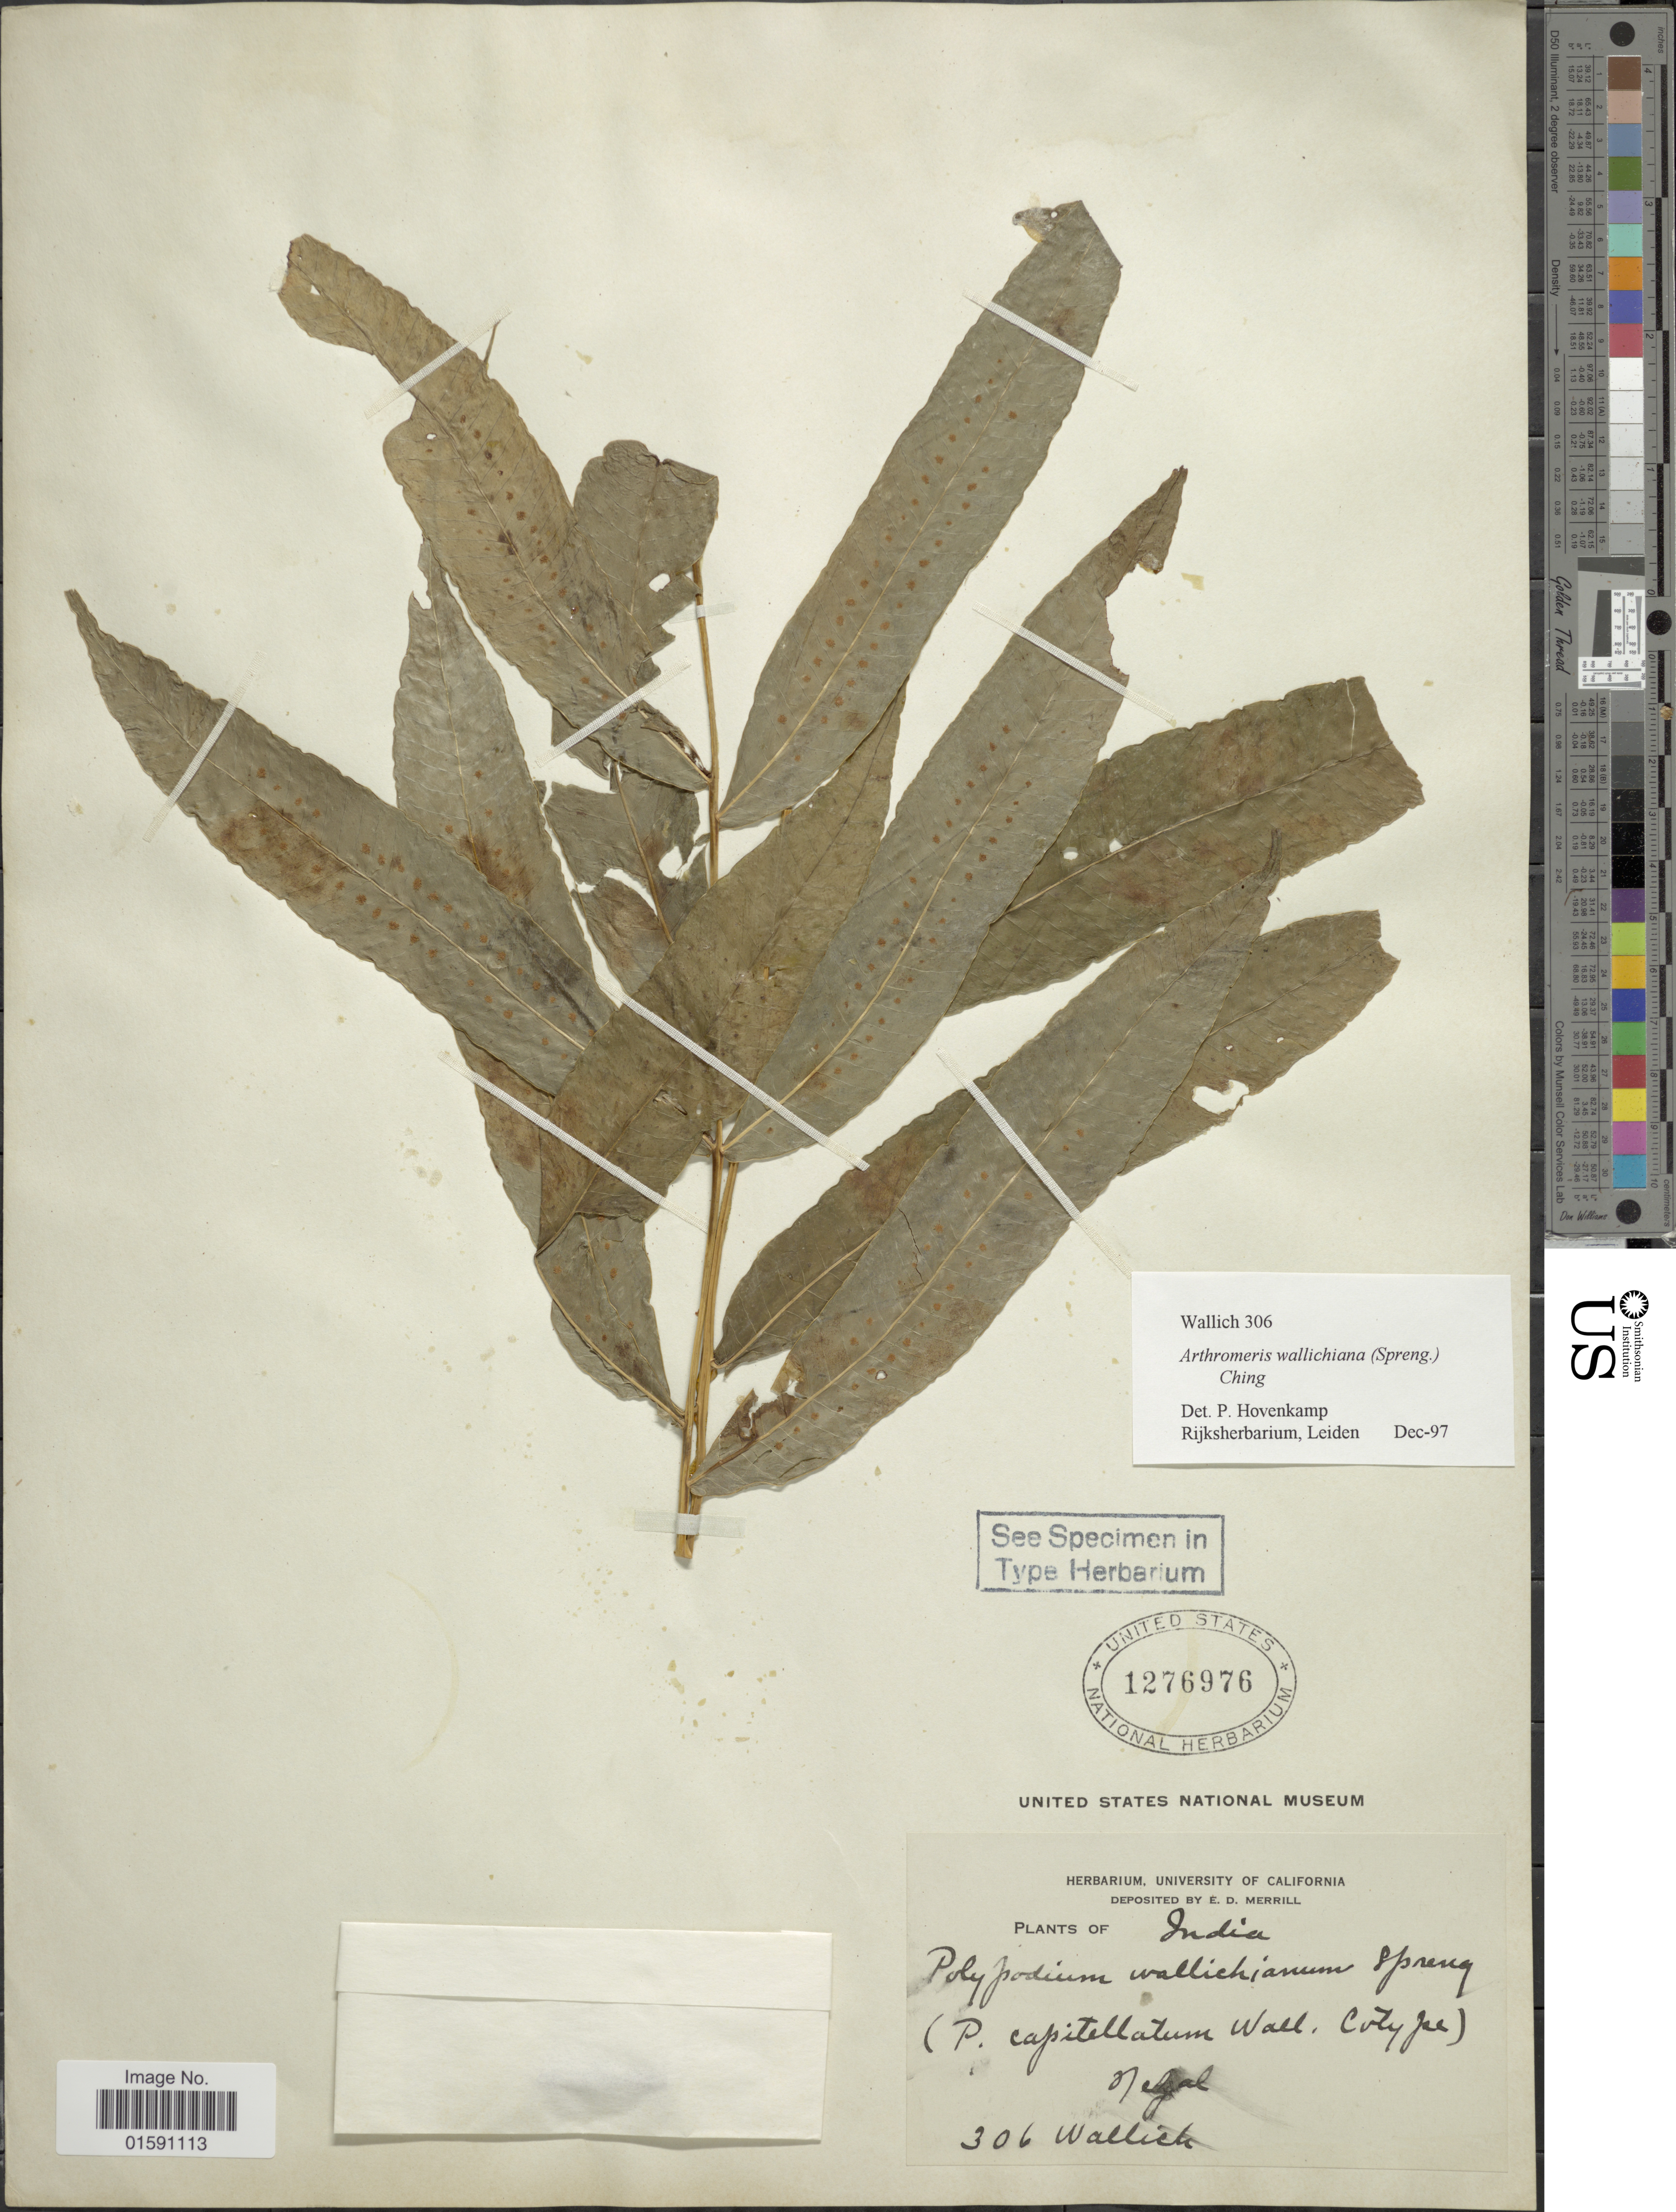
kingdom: Plantae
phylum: Tracheophyta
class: Polypodiopsida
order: Polypodiales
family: Polypodiaceae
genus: Arthromeris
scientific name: Arthromeris wallichiana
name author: (Spreng.) Ching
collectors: -- Wallich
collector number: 306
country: India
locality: India, Nepal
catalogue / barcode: US 1276976